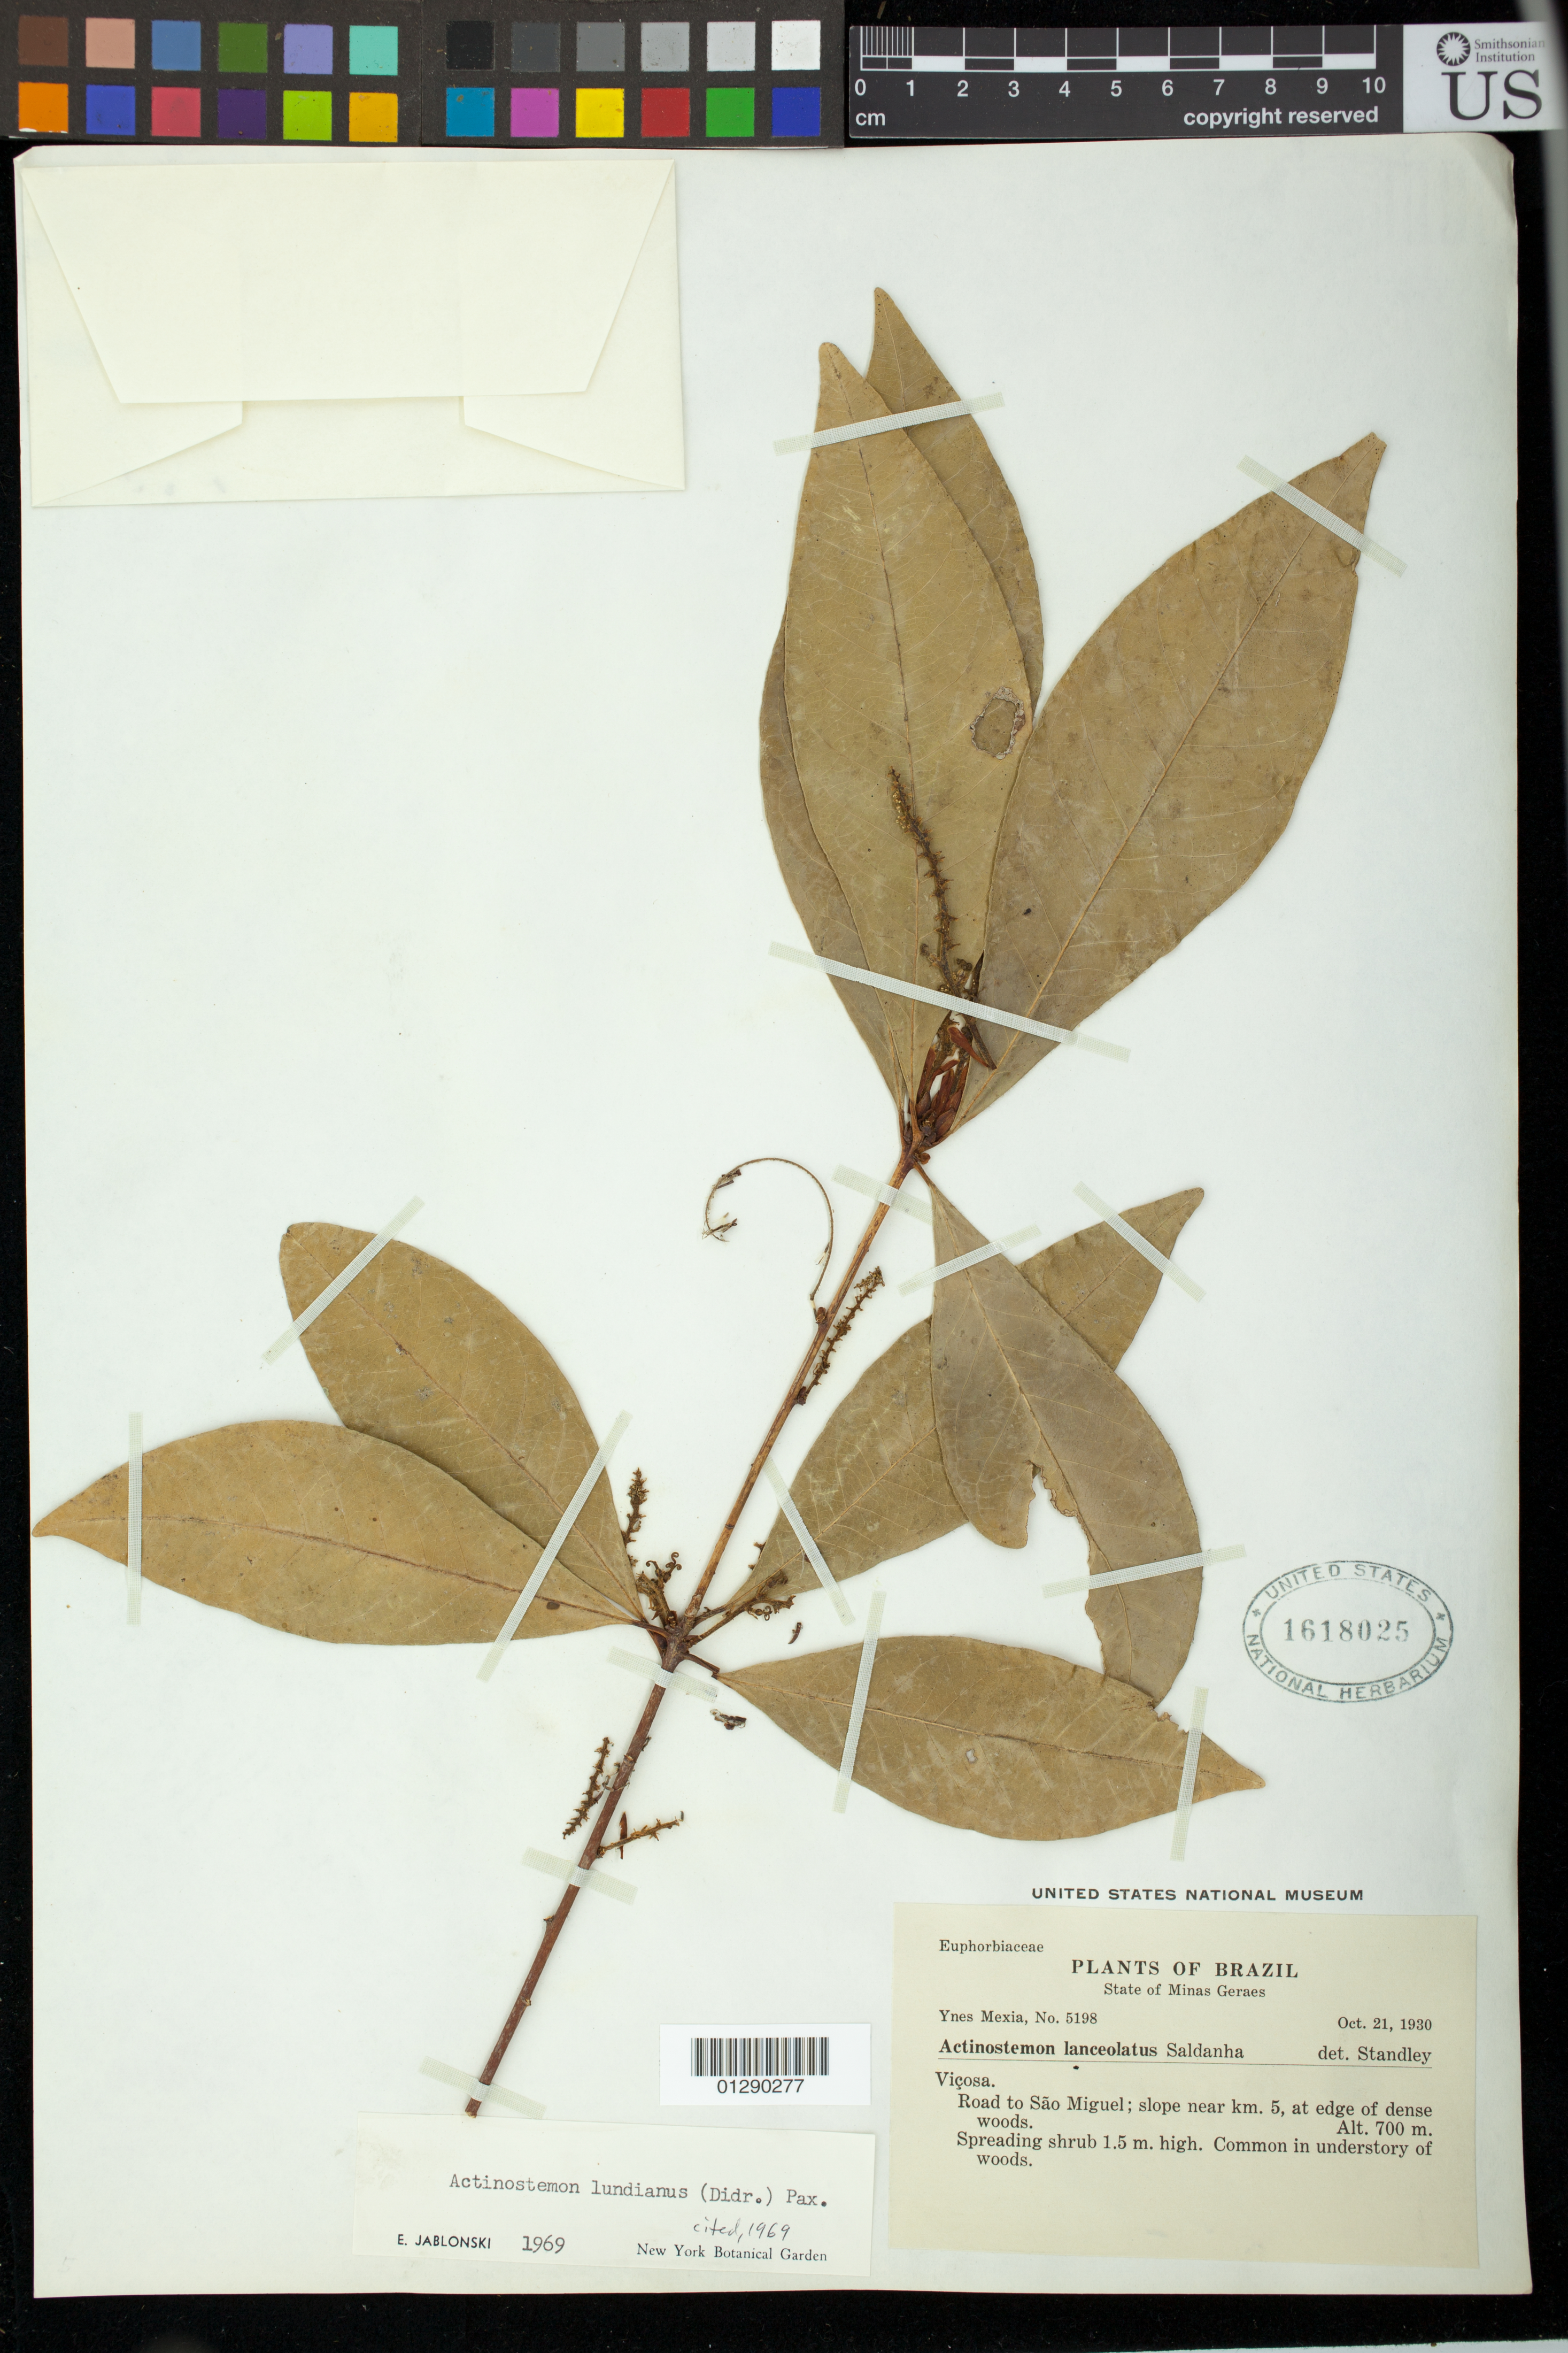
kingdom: Plantae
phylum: Tracheophyta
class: Magnoliopsida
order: Malpighiales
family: Euphorbiaceae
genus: Actinostemon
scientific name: Actinostemon lundianus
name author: (Didr.) Pax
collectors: Y. Mexia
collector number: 5198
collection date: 1930-10-21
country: Brazil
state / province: Minas Gerais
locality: Vicosa. Road to Sao Miguel; slope near km. 5, at edge of dense woods.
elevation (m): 700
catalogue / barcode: US 1618025